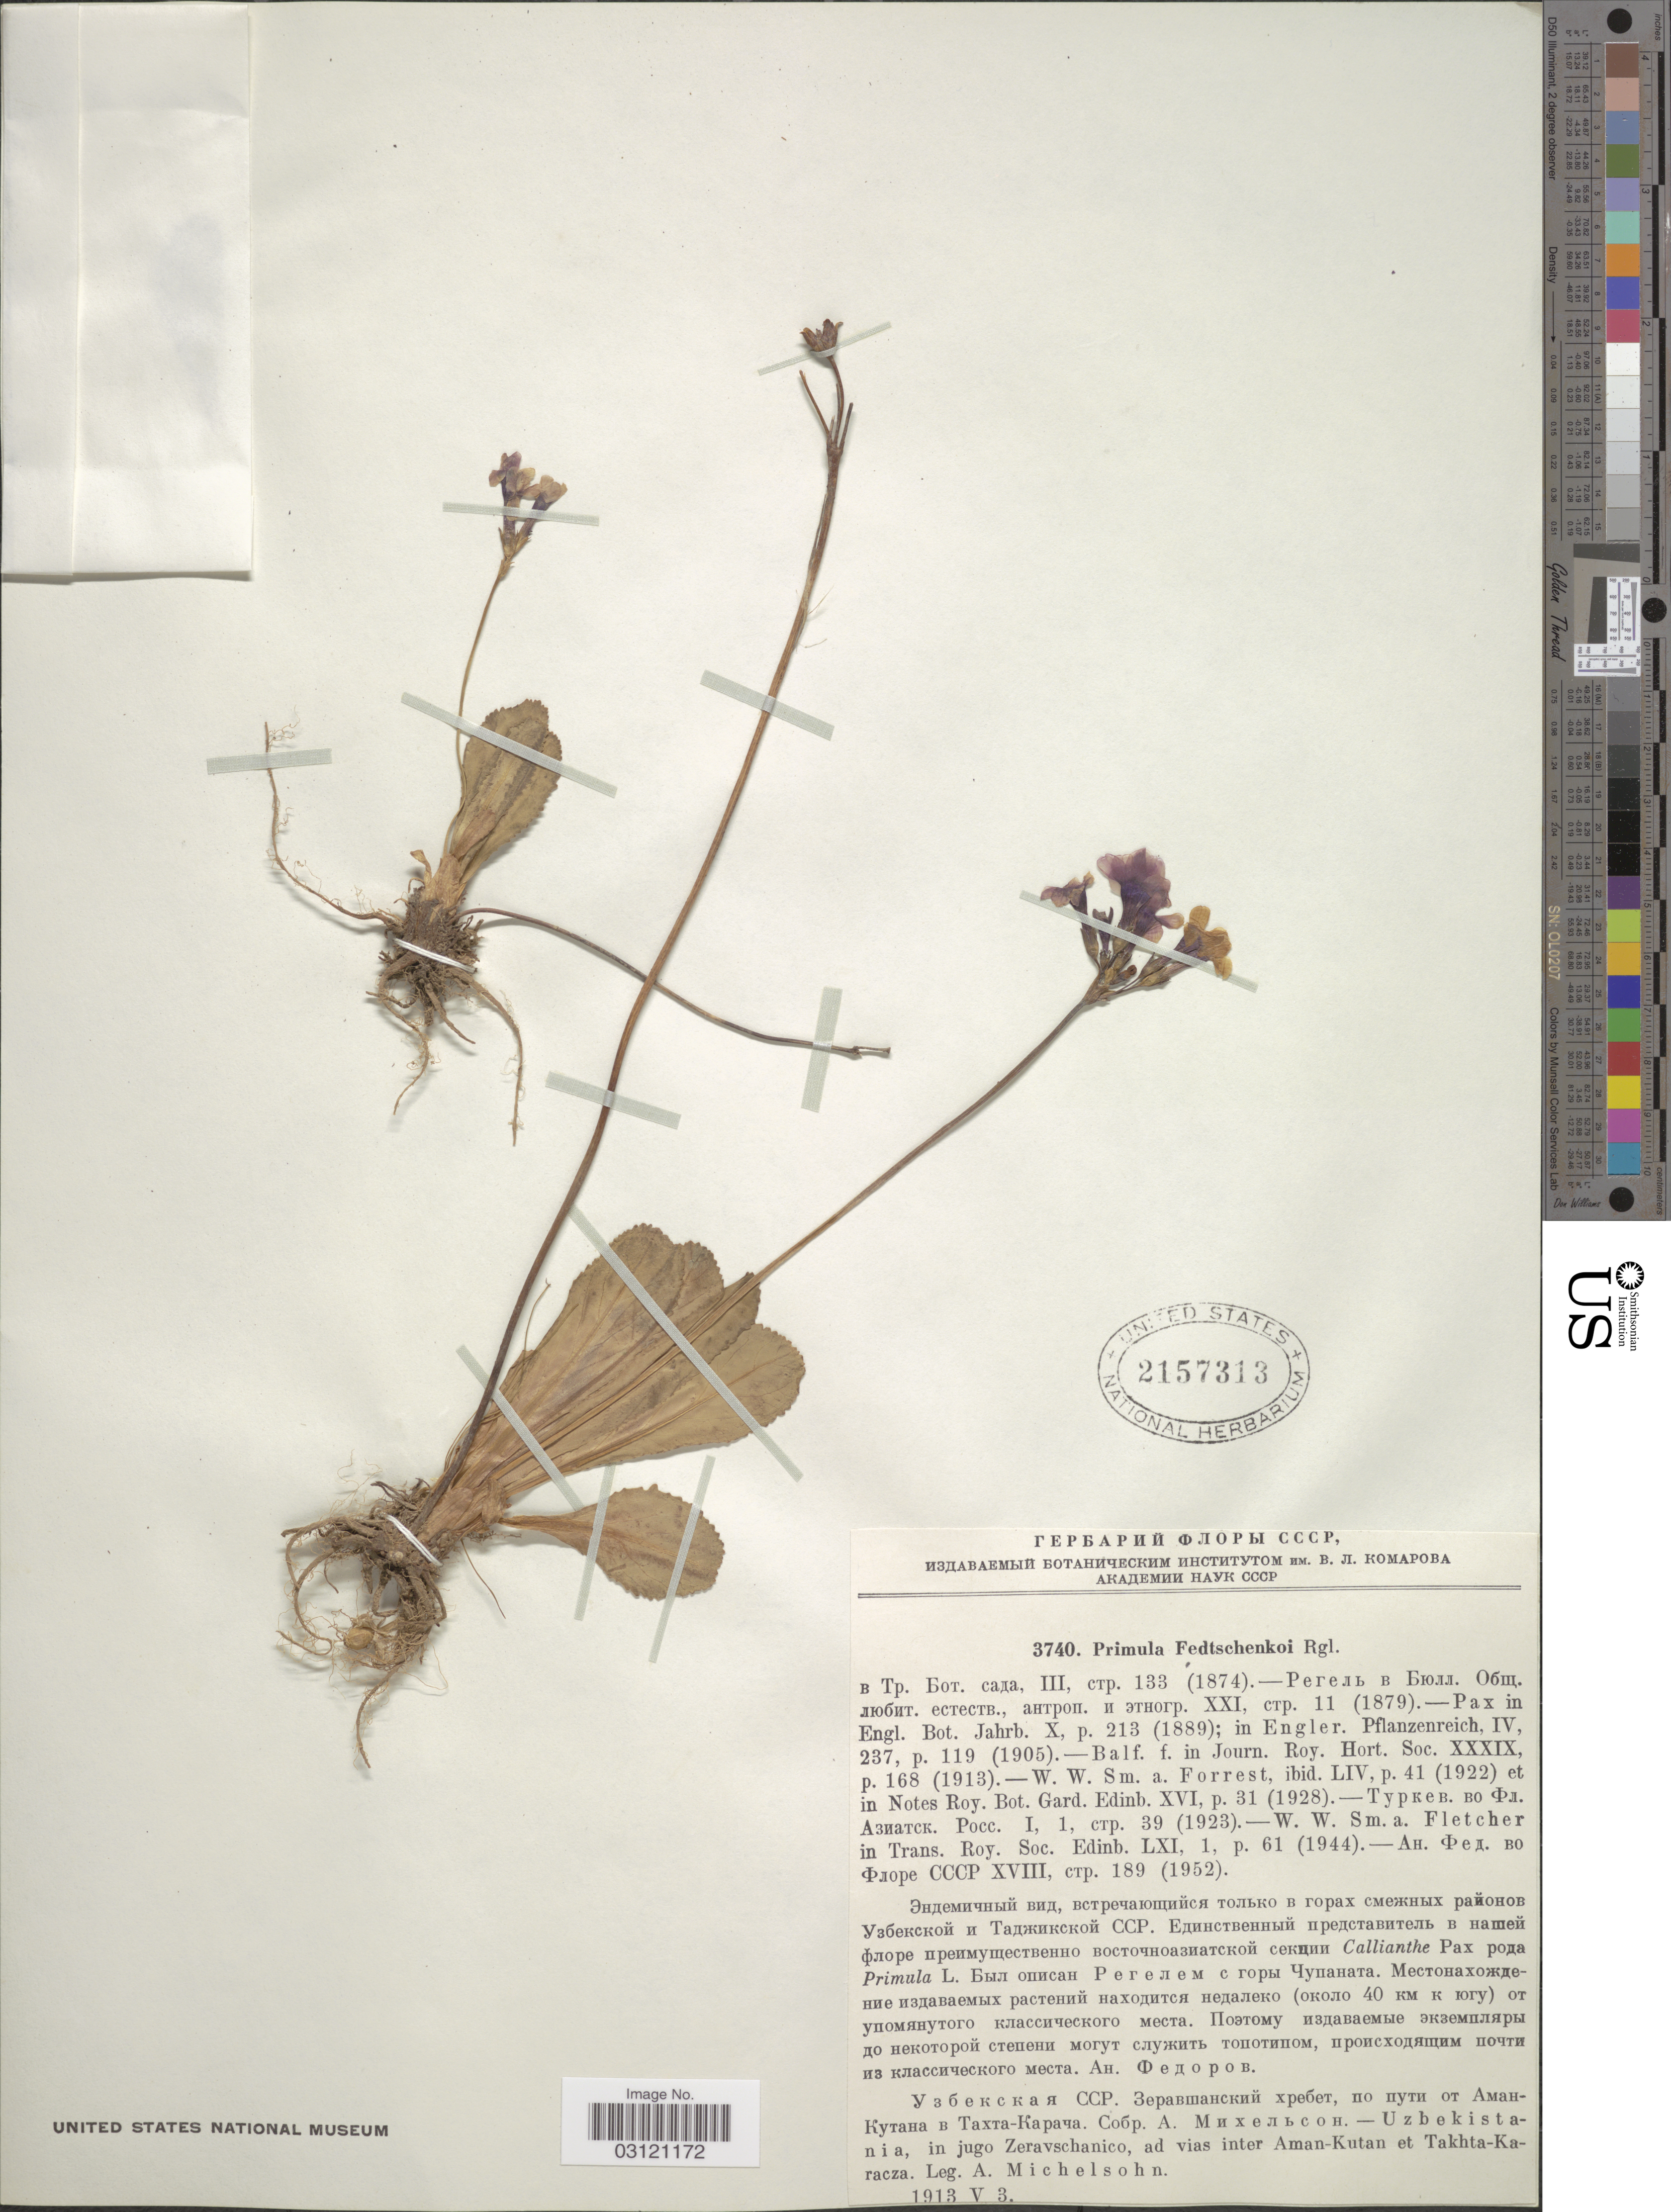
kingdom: Plantae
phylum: Tracheophyta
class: Magnoliopsida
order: Ericales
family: Primulaceae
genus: Primula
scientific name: Primula fedtschenkoi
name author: Regel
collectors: A. Michelsohn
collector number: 3740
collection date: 1913-05-03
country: Uzbekistan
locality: Uzbekistania, in jugo Zeravschanico, ad vias inter Aman-Kutan et Takhta-Karacza.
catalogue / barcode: US 2157313